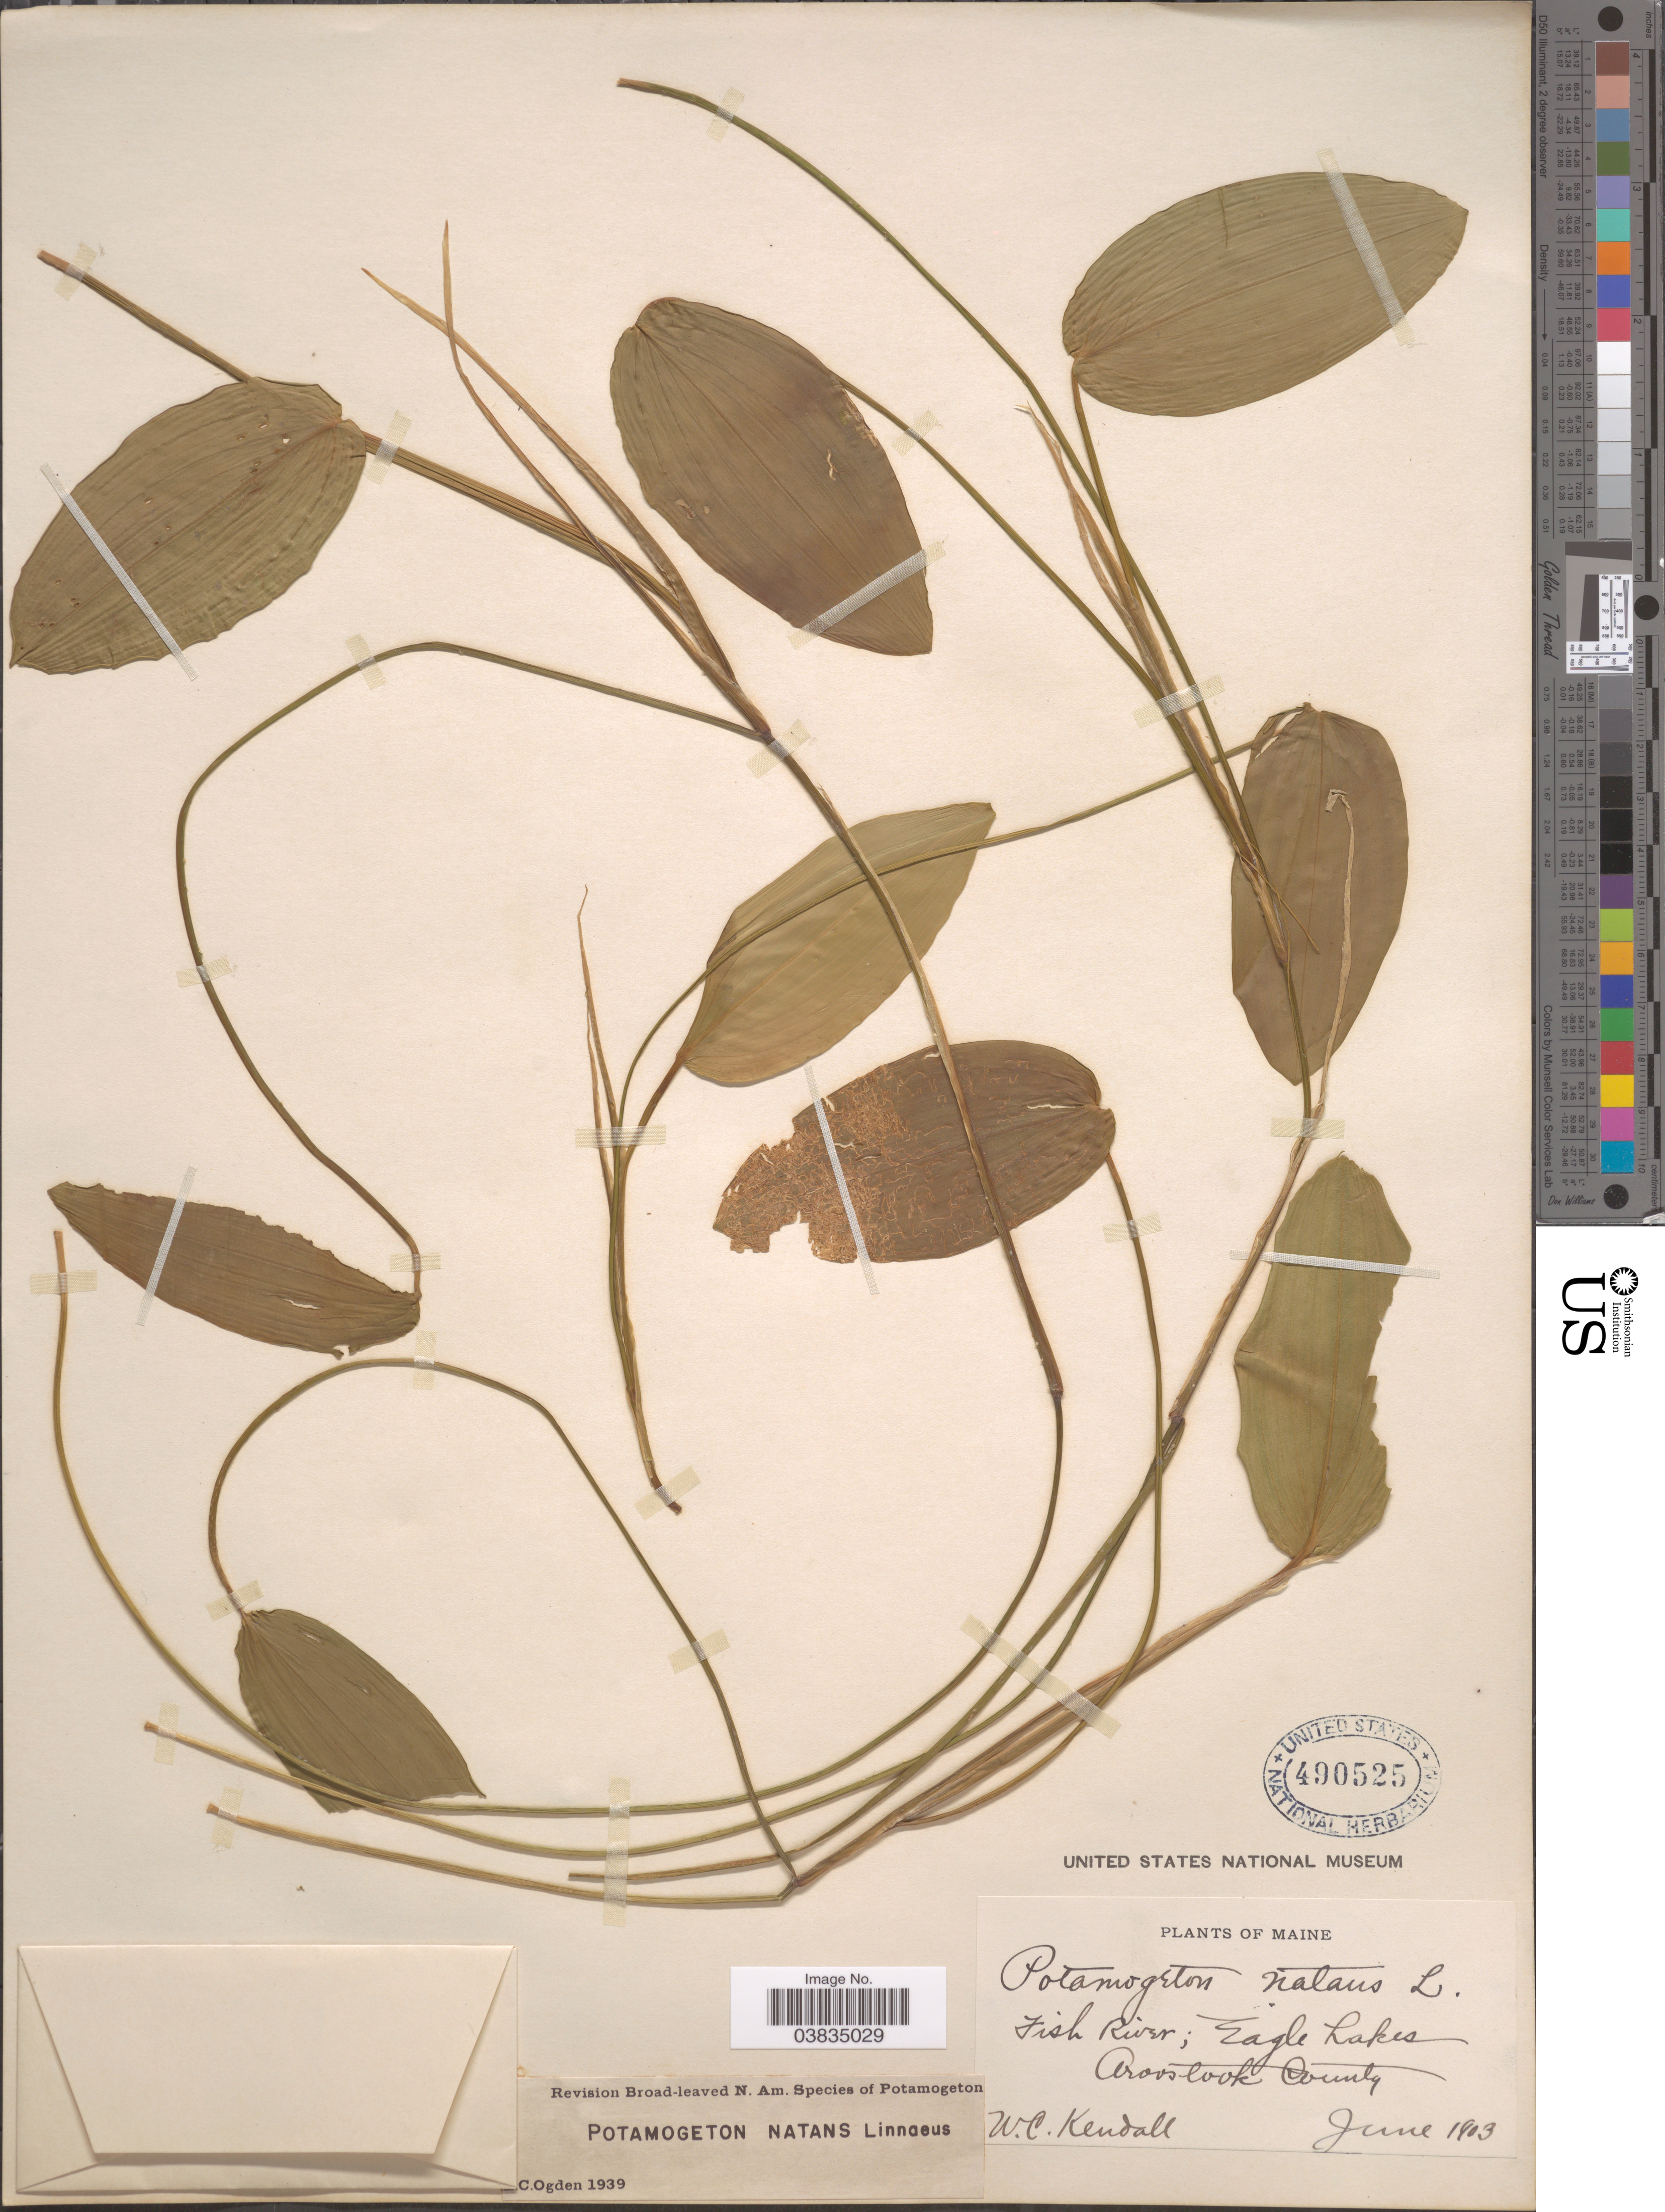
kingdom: Plantae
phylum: Tracheophyta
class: Liliopsida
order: Alismatales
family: Potamogetonaceae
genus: Potamogeton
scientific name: Potamogeton natans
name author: L.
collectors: W. Kendall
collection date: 1903-06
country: United States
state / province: Maine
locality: Fish River; Eagle Lakes. Aroostook County.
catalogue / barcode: US 490525